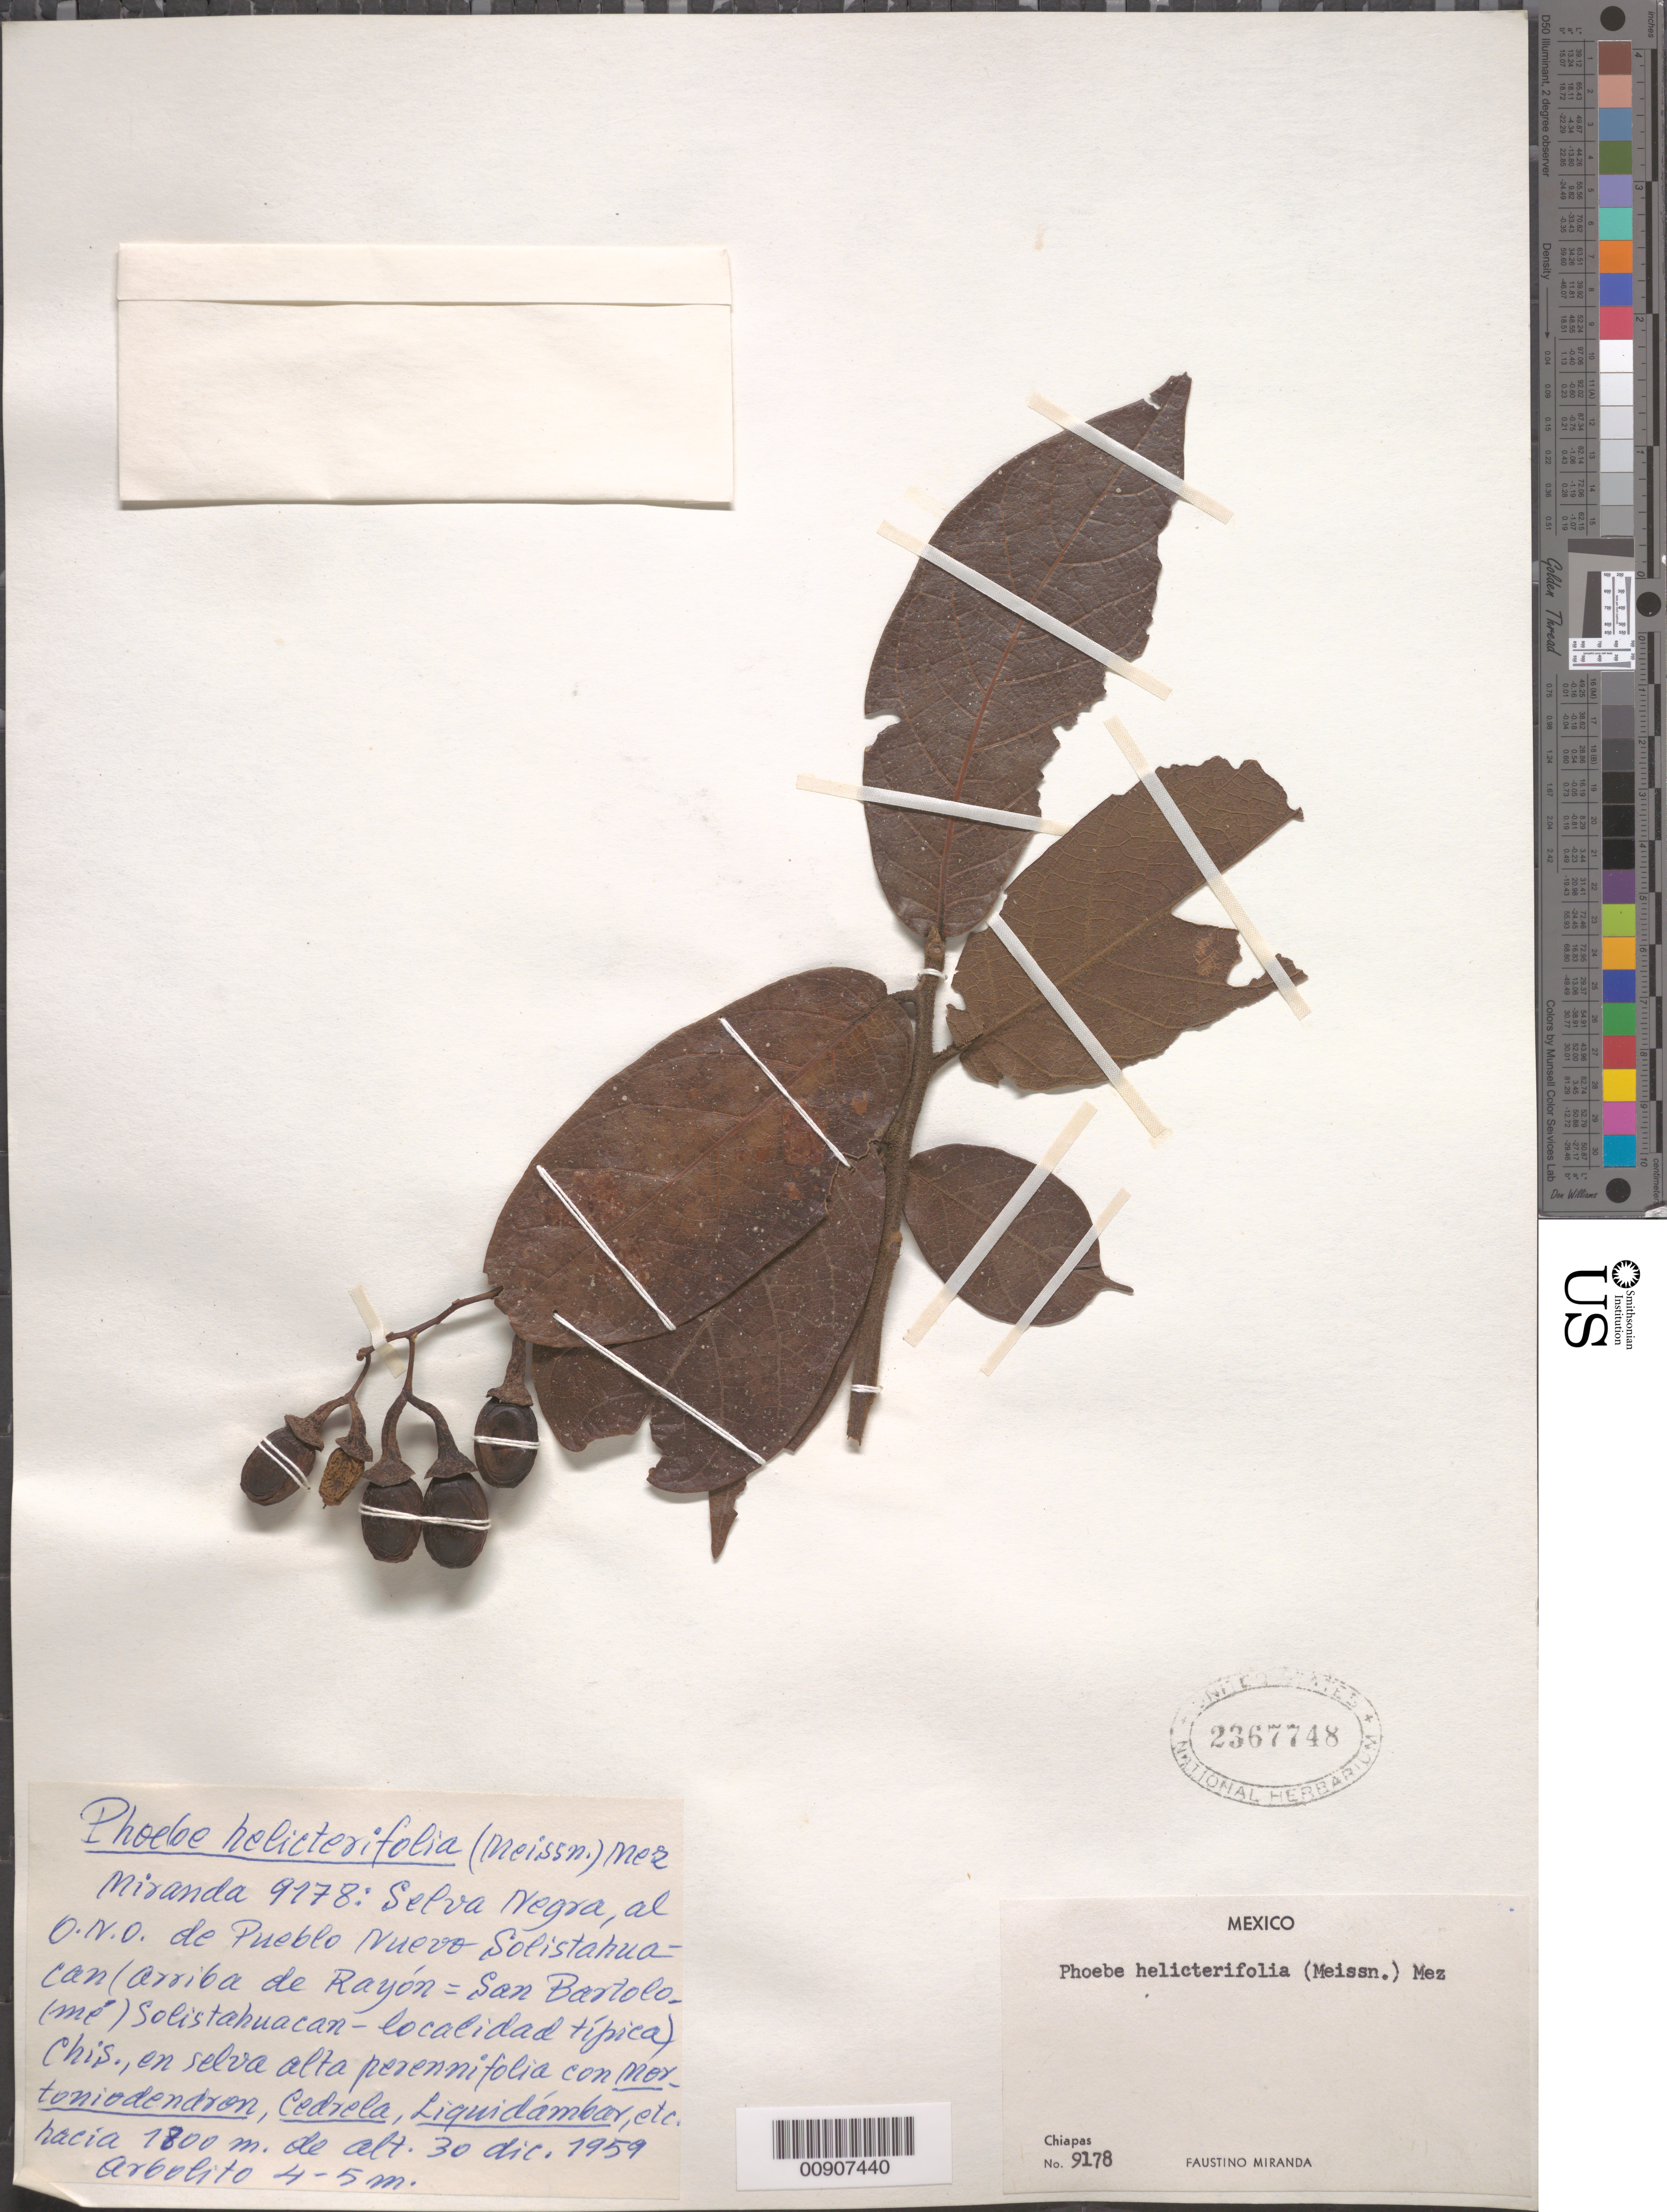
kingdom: Plantae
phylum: Tracheophyta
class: Magnoliopsida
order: Laurales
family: Lauraceae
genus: Phoebe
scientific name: Phoebe helicterifolia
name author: (Meisn.) Mez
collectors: Miranda G., F.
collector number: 9178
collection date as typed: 30 Dec 1959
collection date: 1959-12-30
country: Mexico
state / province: Chiapas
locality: Selva Negra, al O.N.O. de Pueblo Nuevo Solistahuacán (arriba de Rayón = San Bartolo(mé) Solistahuacán -localidad típica), Chiapas.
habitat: Selva alta perennifolia con Mortoniodendron, Cedrela, Liquidámbar, etc.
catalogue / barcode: US 2367748